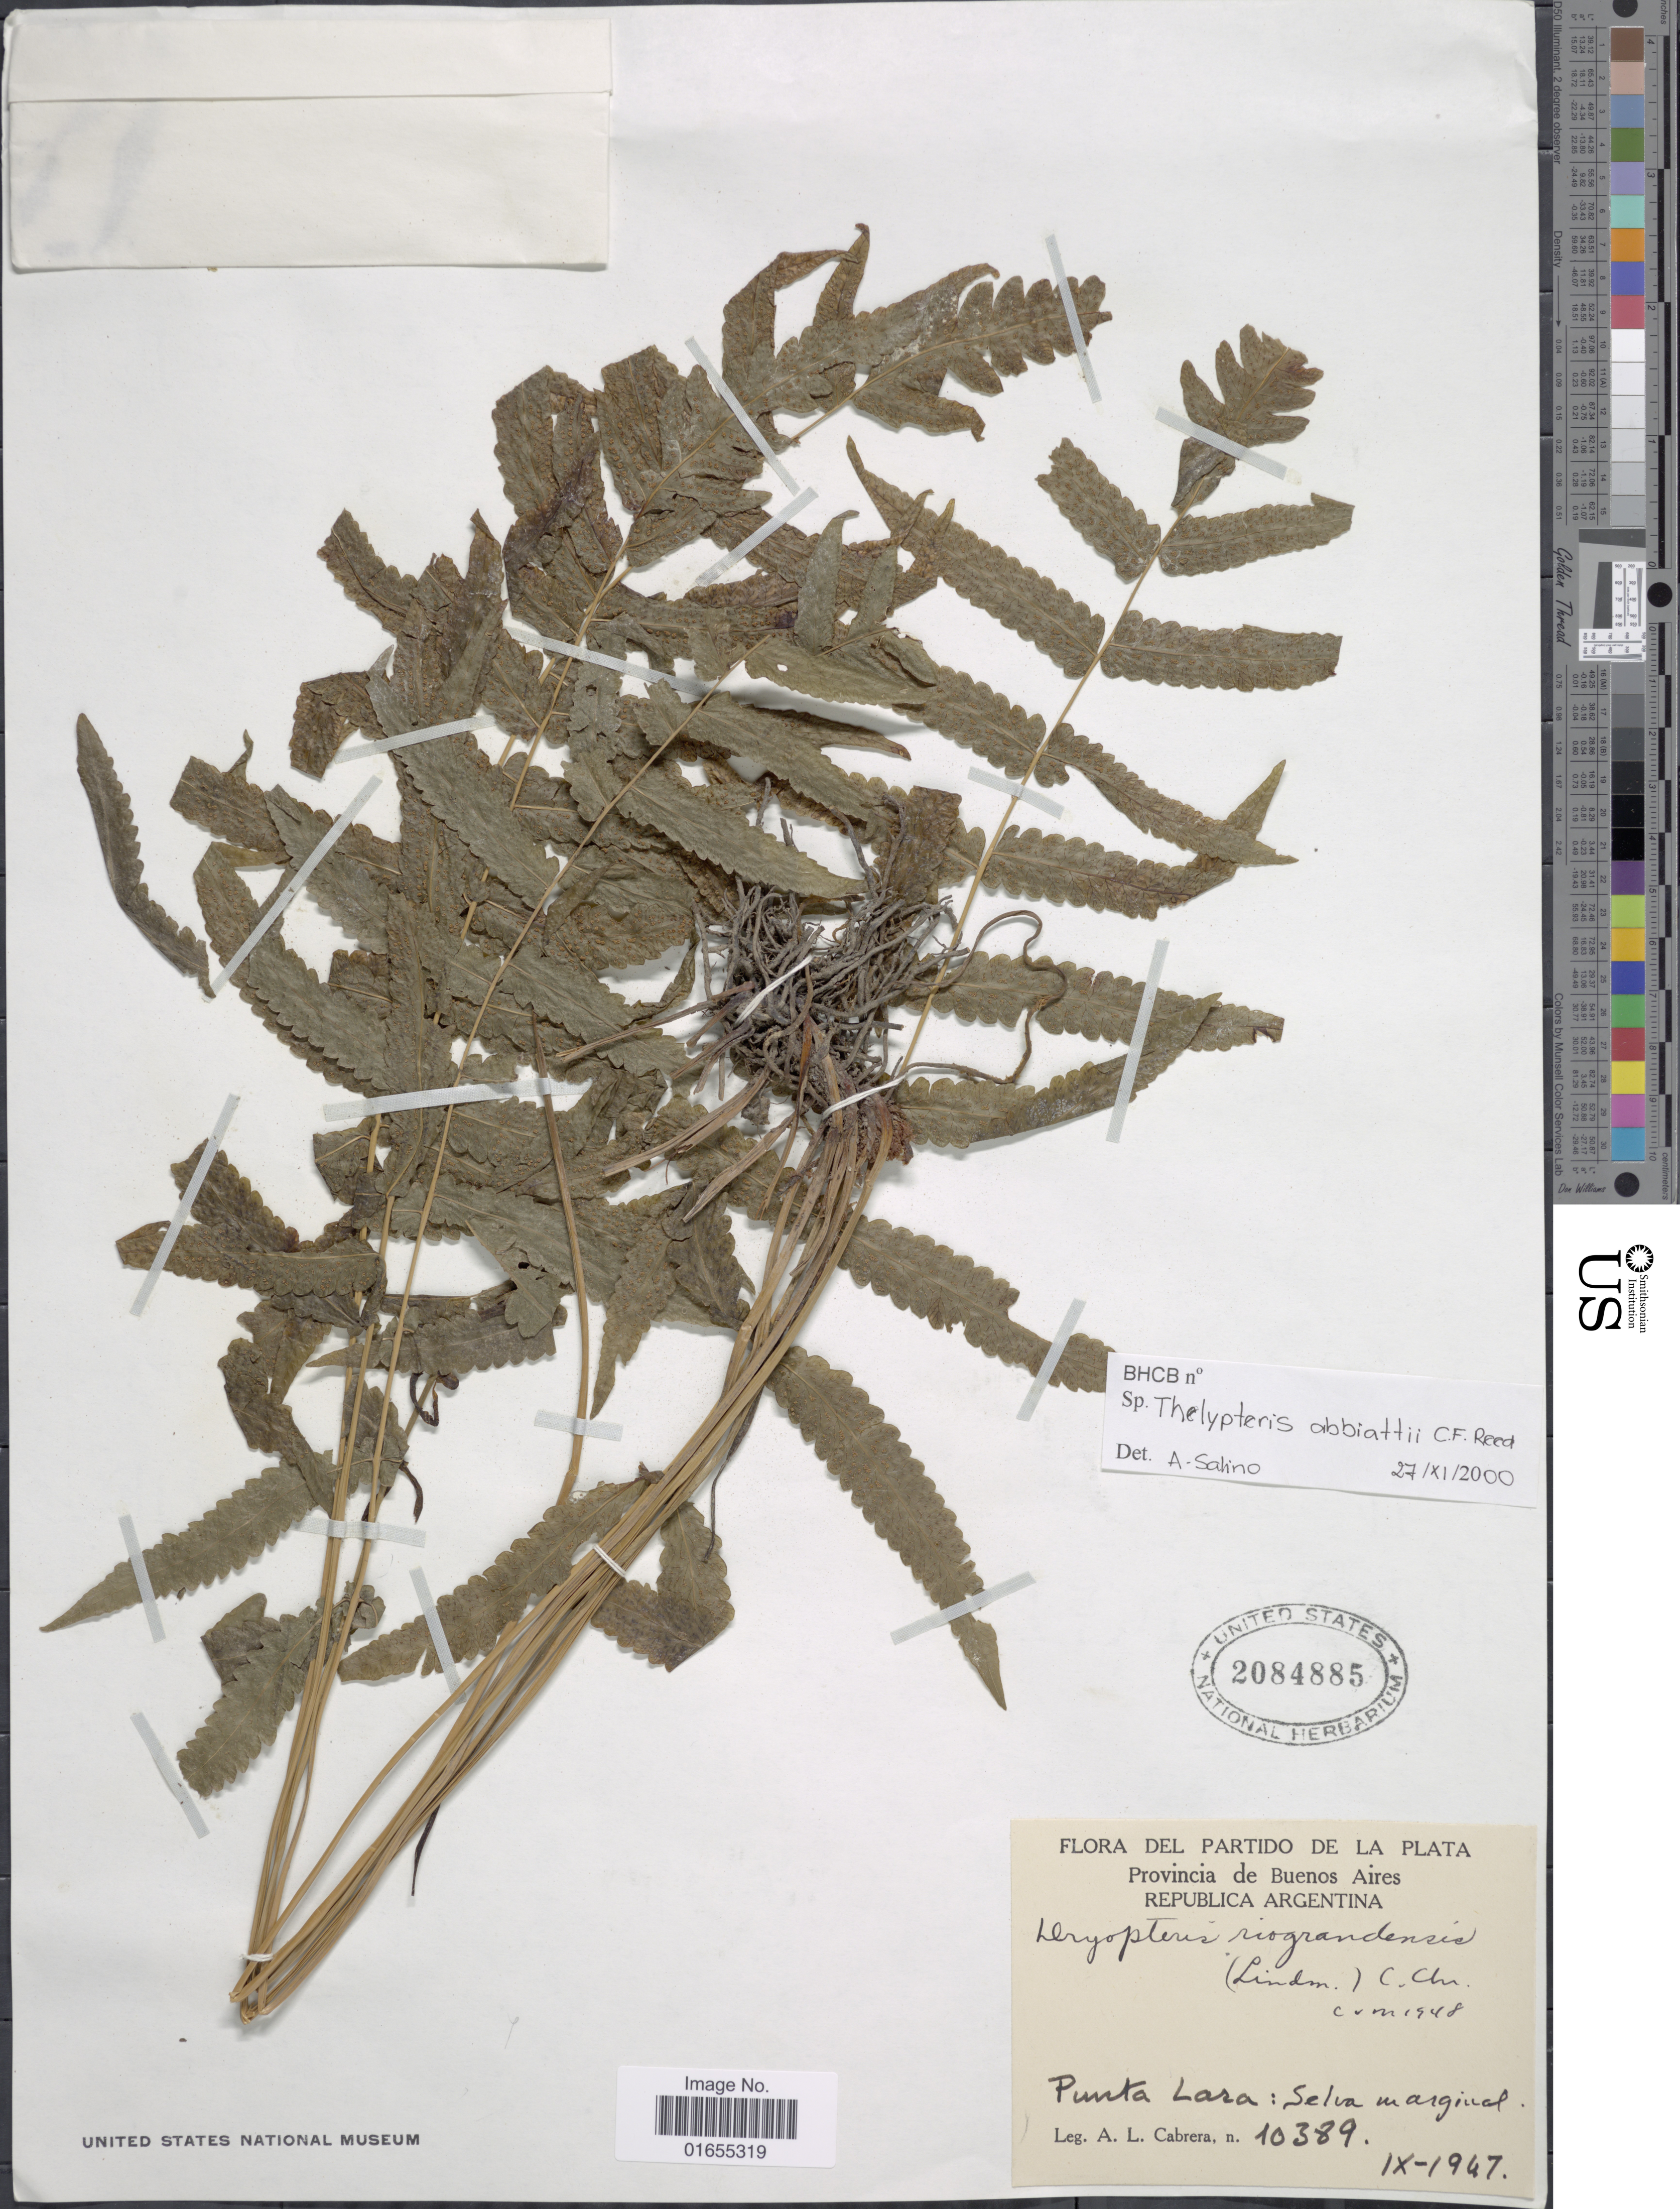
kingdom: Plantae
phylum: Tracheophyta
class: Polypodiopsida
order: Polypodiales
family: Thelypteridaceae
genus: Goniopteris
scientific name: Goniopteris abbiattii (C.F. Reed) comb. nov., ined 2015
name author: (C.F. Reed)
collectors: A. L. Cabrera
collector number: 10389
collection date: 1947-09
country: Argentina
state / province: Buenos Aires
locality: Del Partido de La Plata, Punta Lara: Selva Marginal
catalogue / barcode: US 2084885